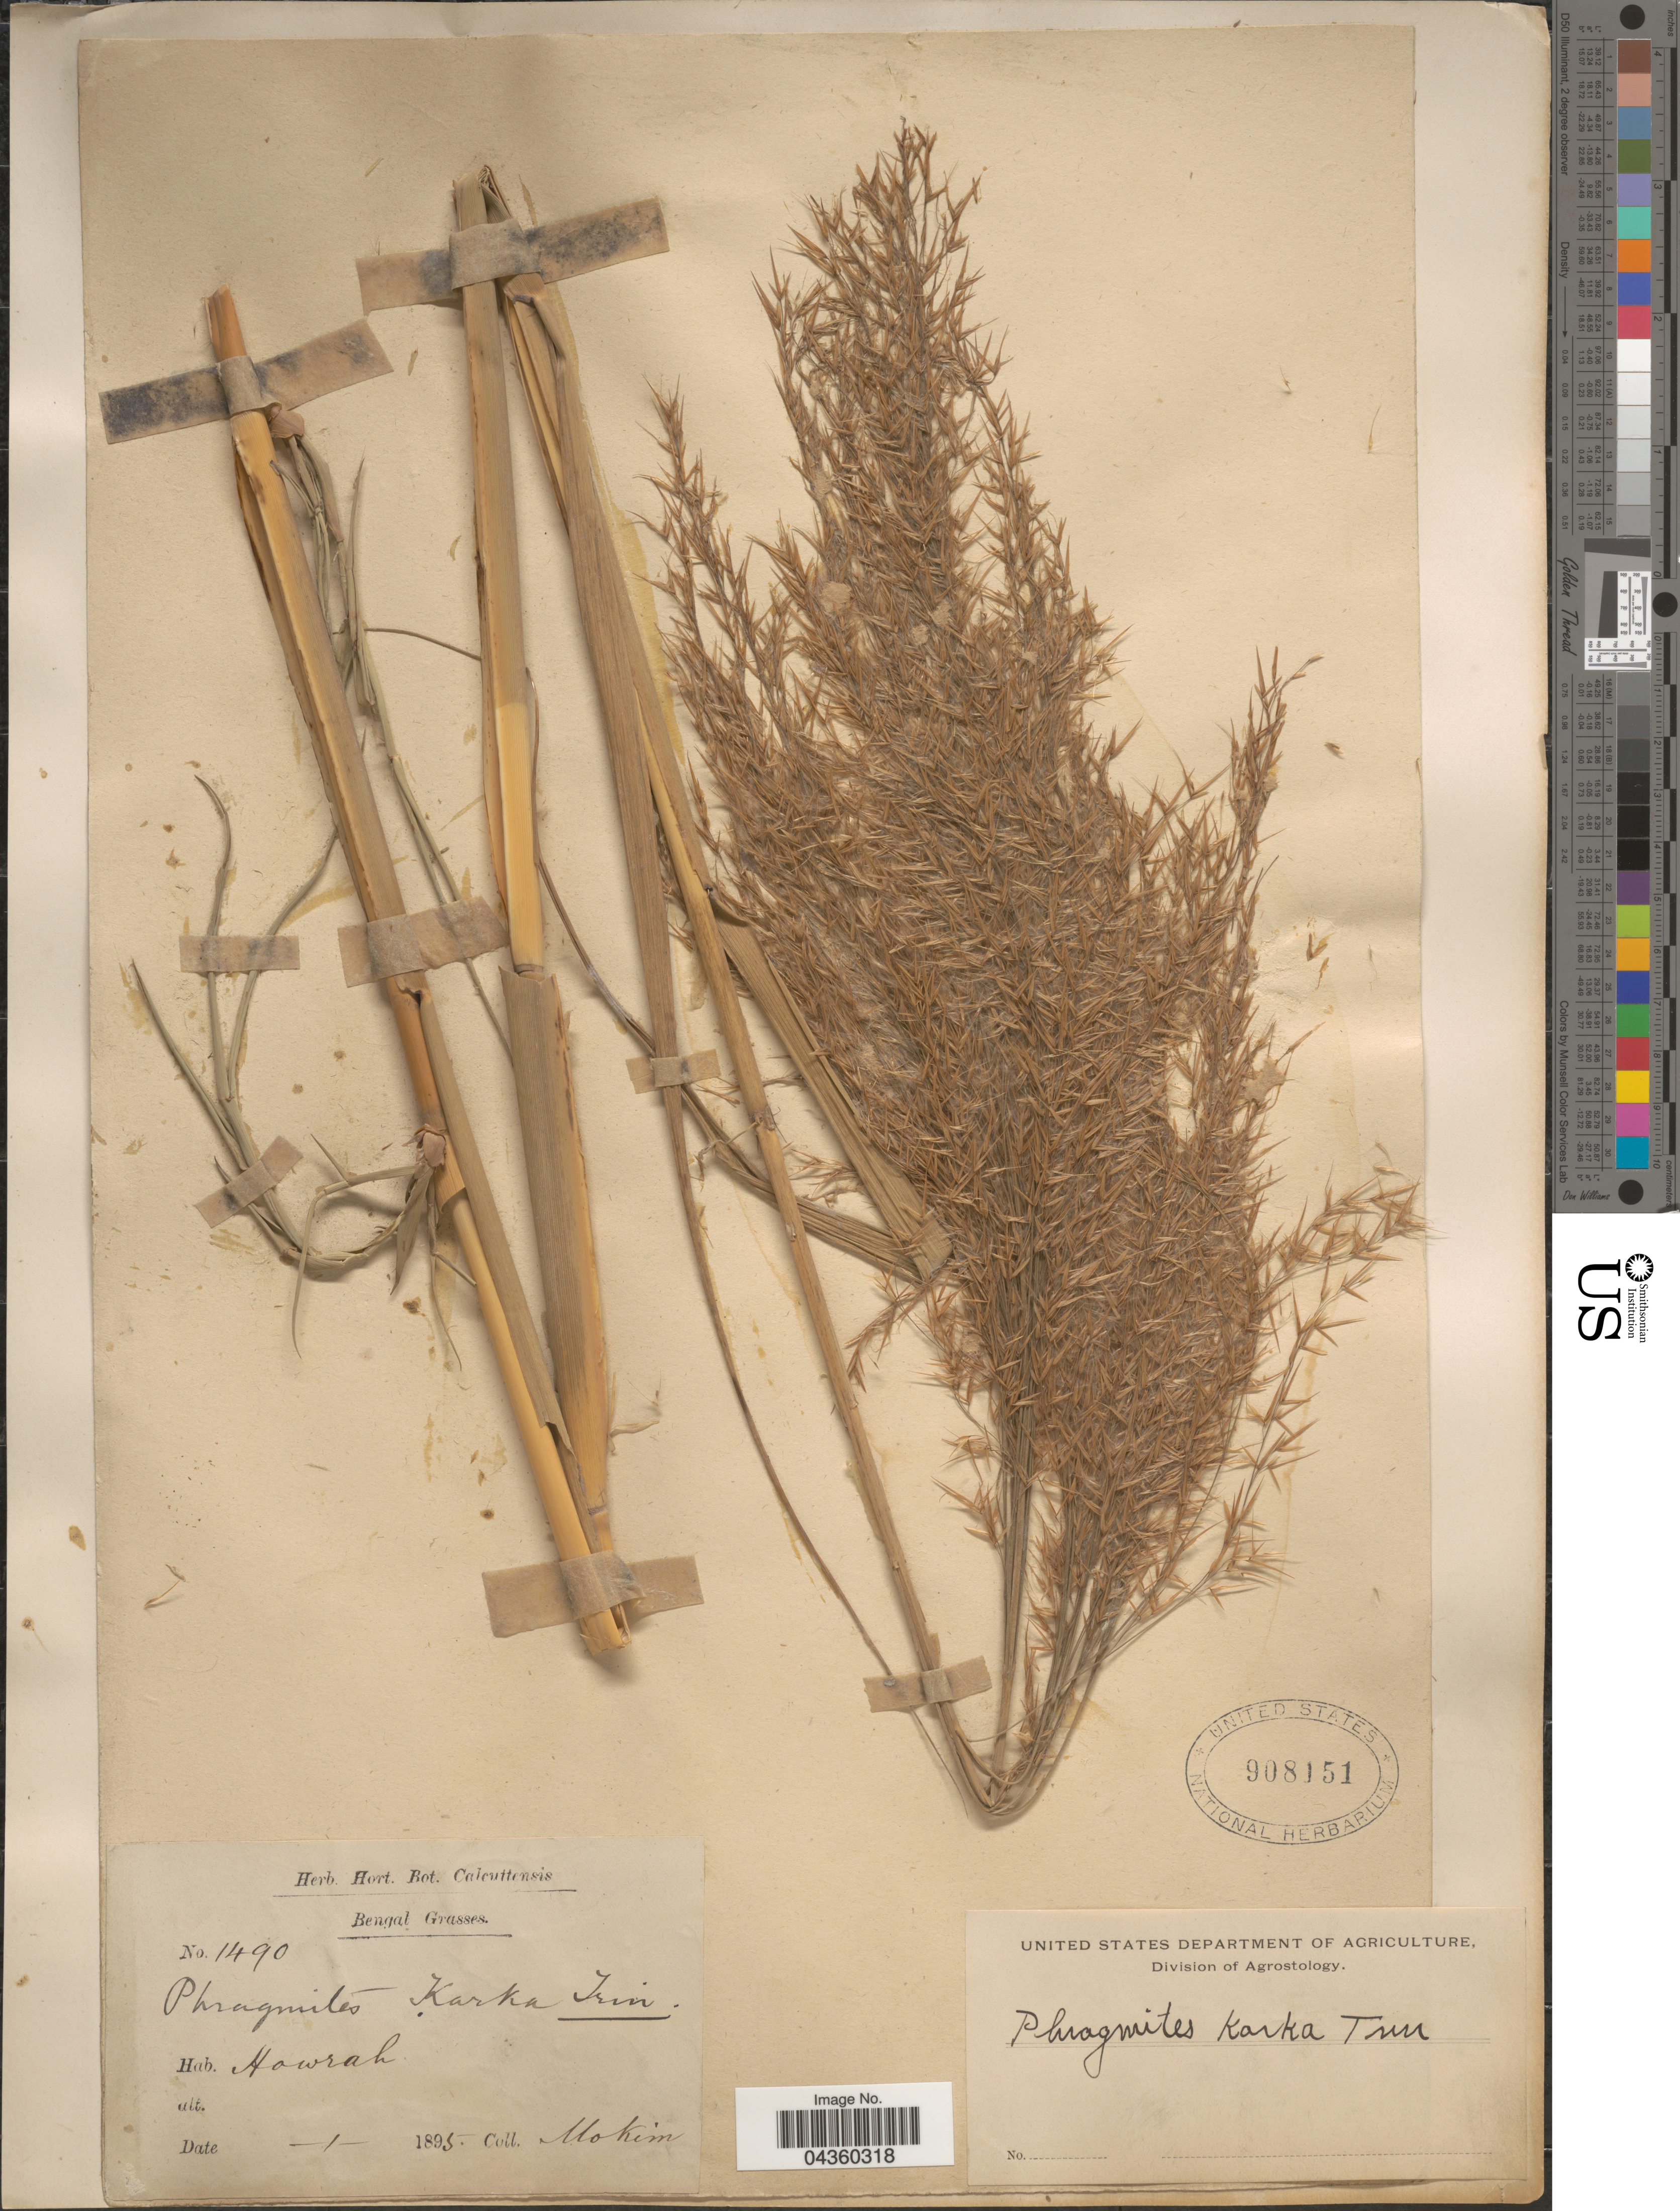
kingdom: Plantae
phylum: Tracheophyta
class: Liliopsida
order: Poales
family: Poaceae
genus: Phragmites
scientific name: Phragmites karka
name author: (Retz.) Trin. ex Steud.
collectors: -. Mokim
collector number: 1490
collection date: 1895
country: India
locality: Bengal. Howrah.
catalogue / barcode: US 908151